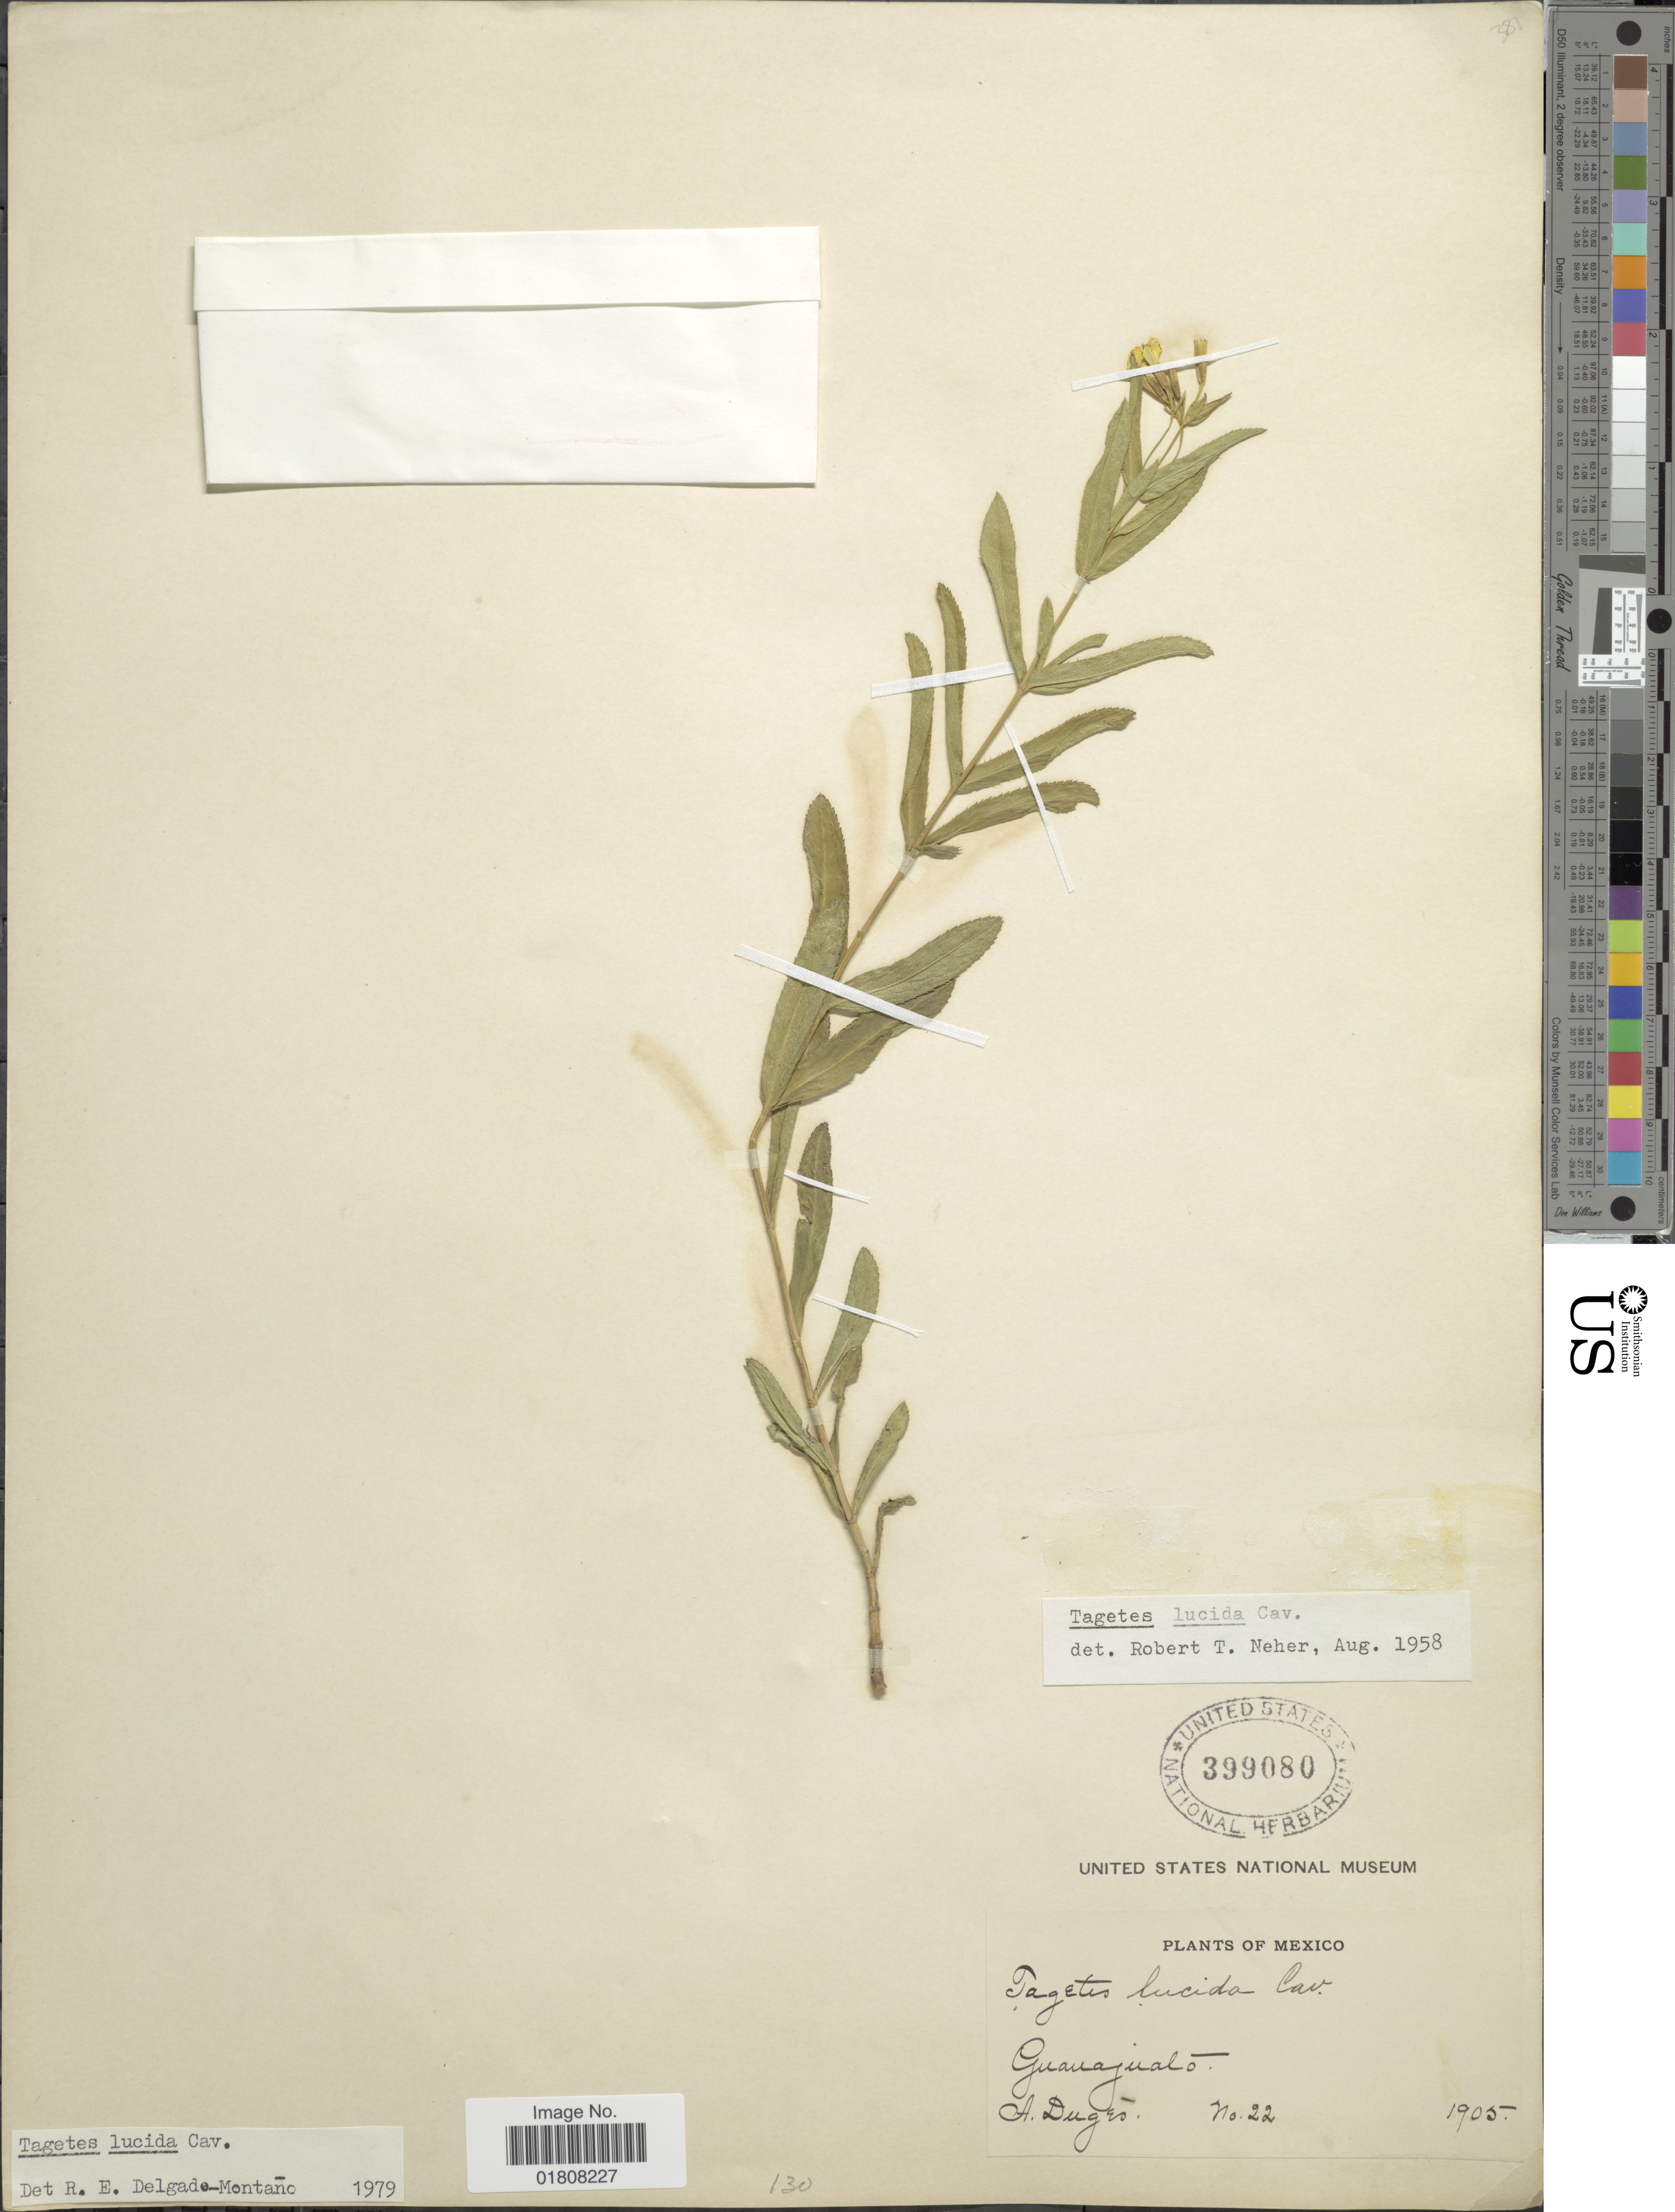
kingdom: Plantae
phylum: Tracheophyta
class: Magnoliopsida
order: Asterales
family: Asteraceae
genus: Tagetes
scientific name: Tagetes lucida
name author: Cav.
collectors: A. Dugès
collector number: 22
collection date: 1905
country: Mexico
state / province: Guanajuato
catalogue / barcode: US 399080